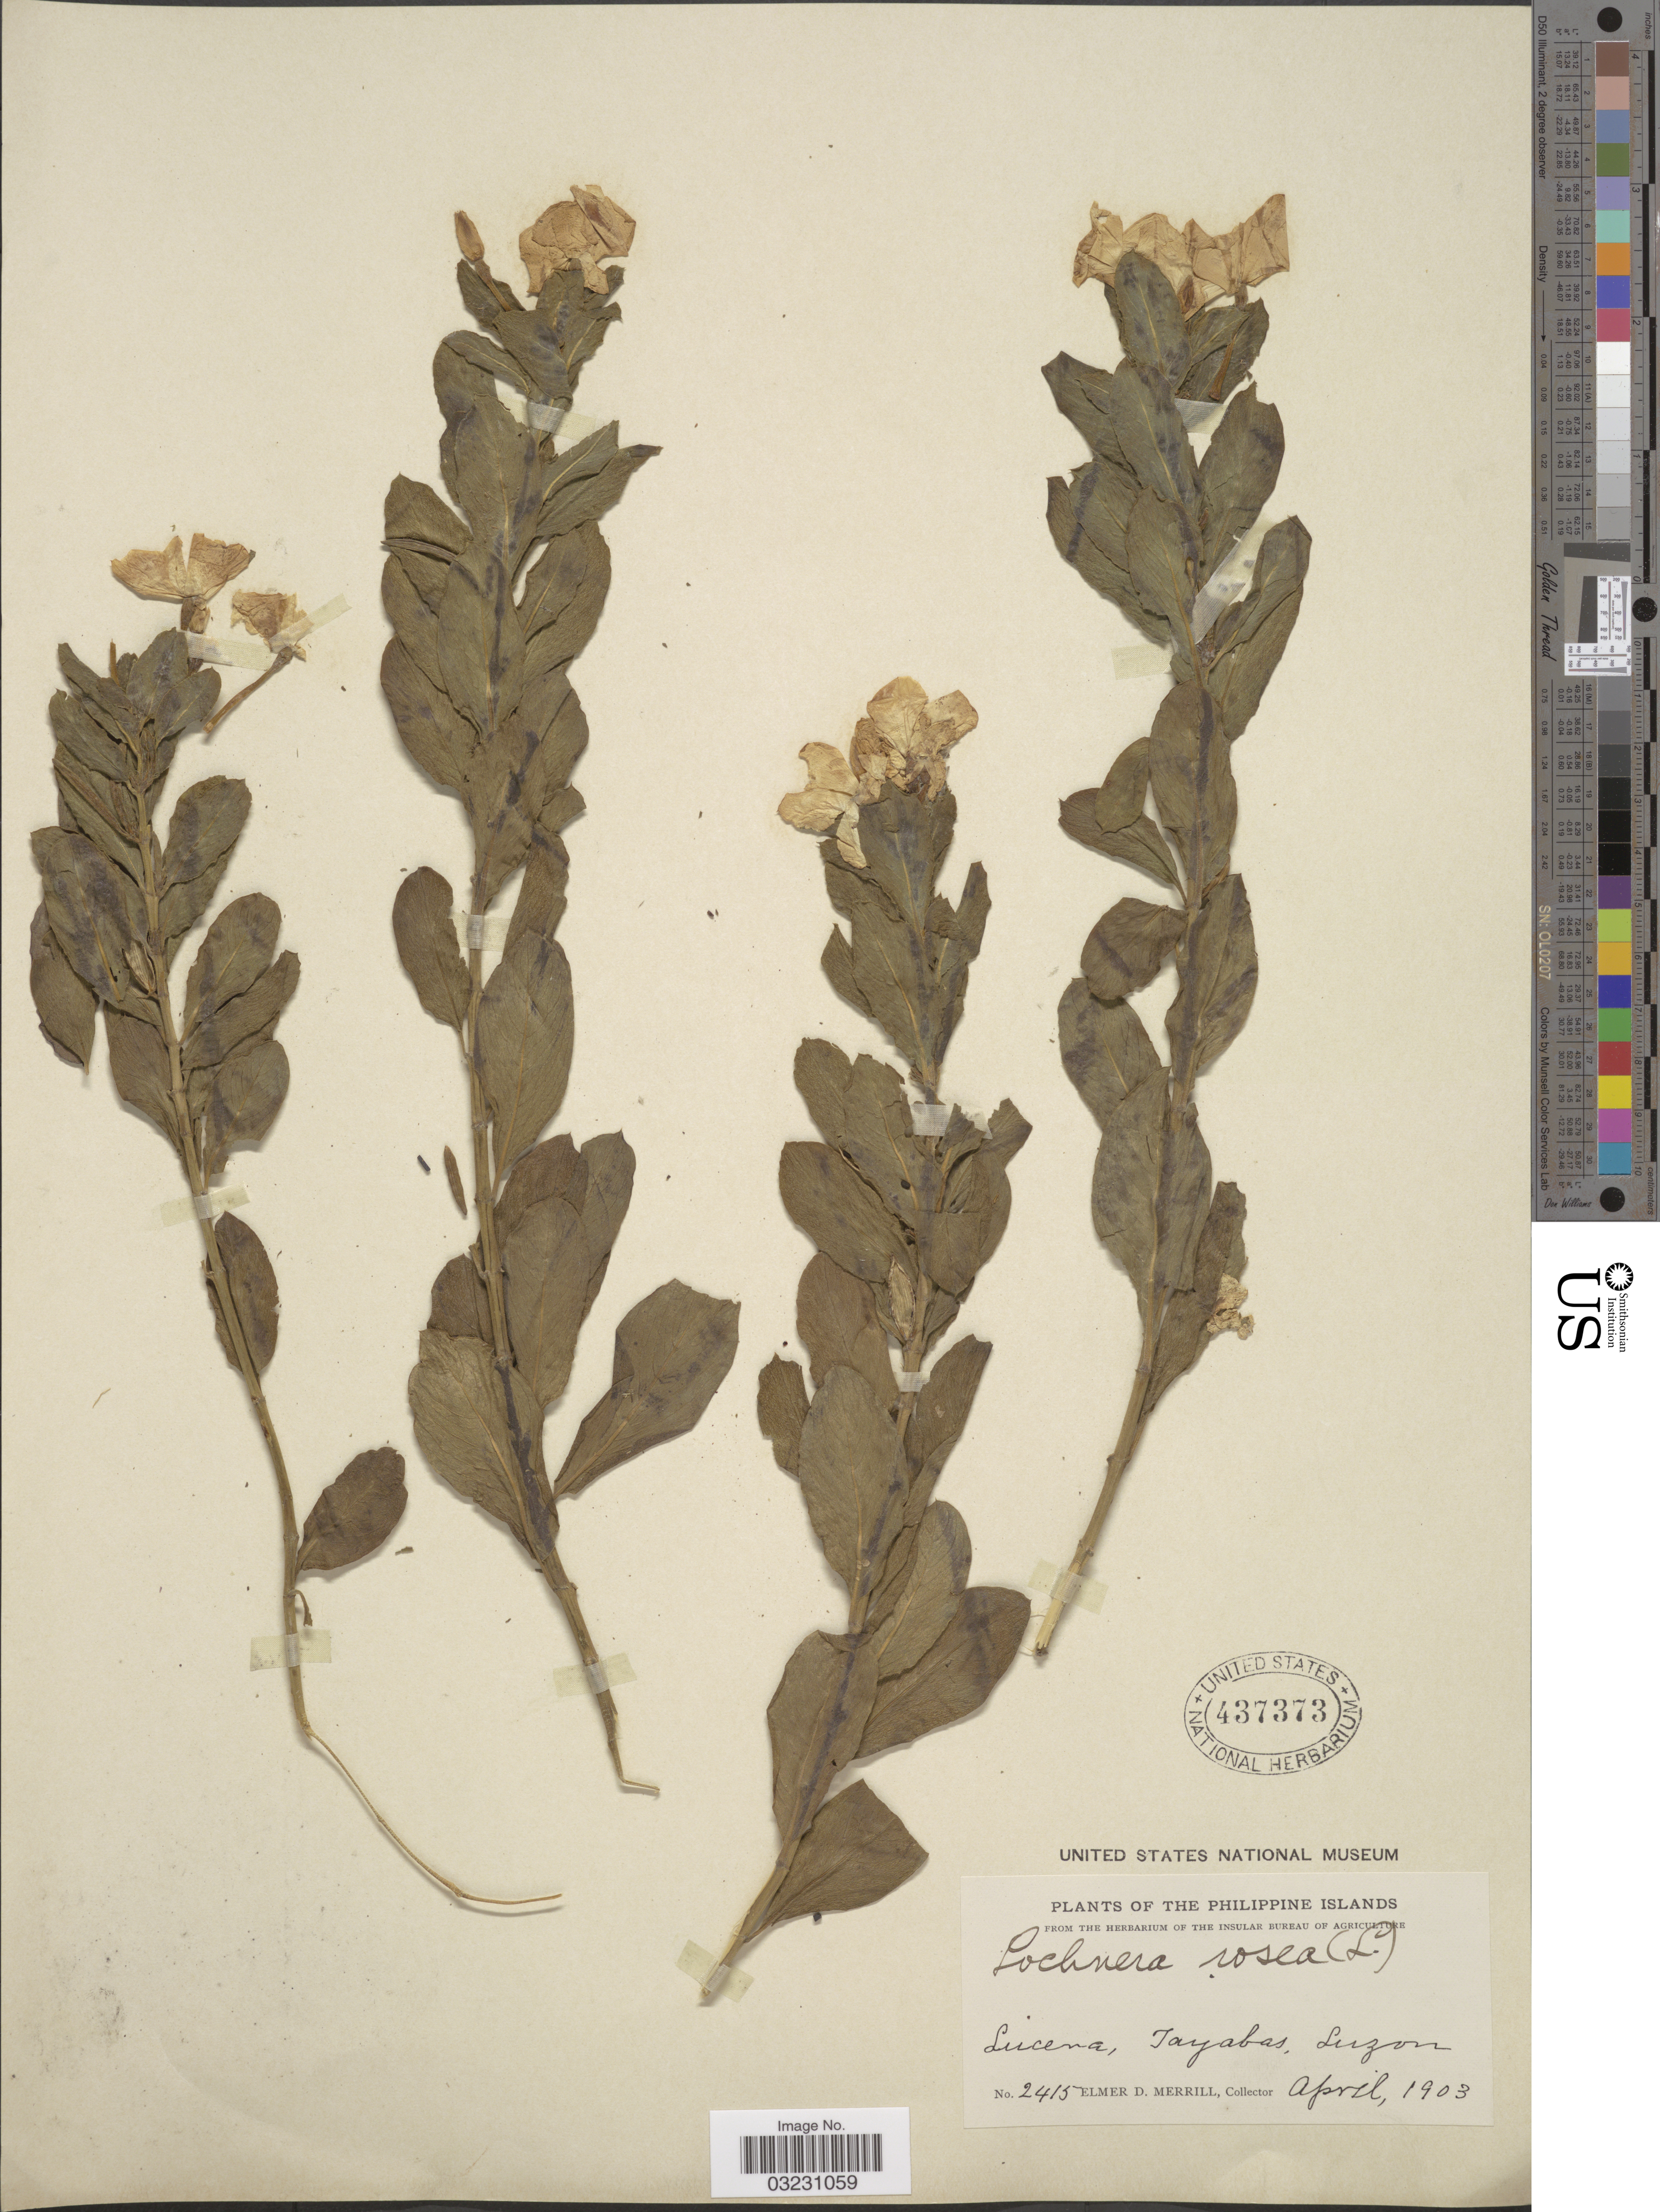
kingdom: Plantae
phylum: Tracheophyta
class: Magnoliopsida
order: Gentianales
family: Apocynaceae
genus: Catharanthus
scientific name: Catharanthus roseus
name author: (L.) G. Don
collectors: E. D. Merrill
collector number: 2415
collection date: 1903-04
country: Philippines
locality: Lucena, Tayabas, Luzon.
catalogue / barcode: US 437373